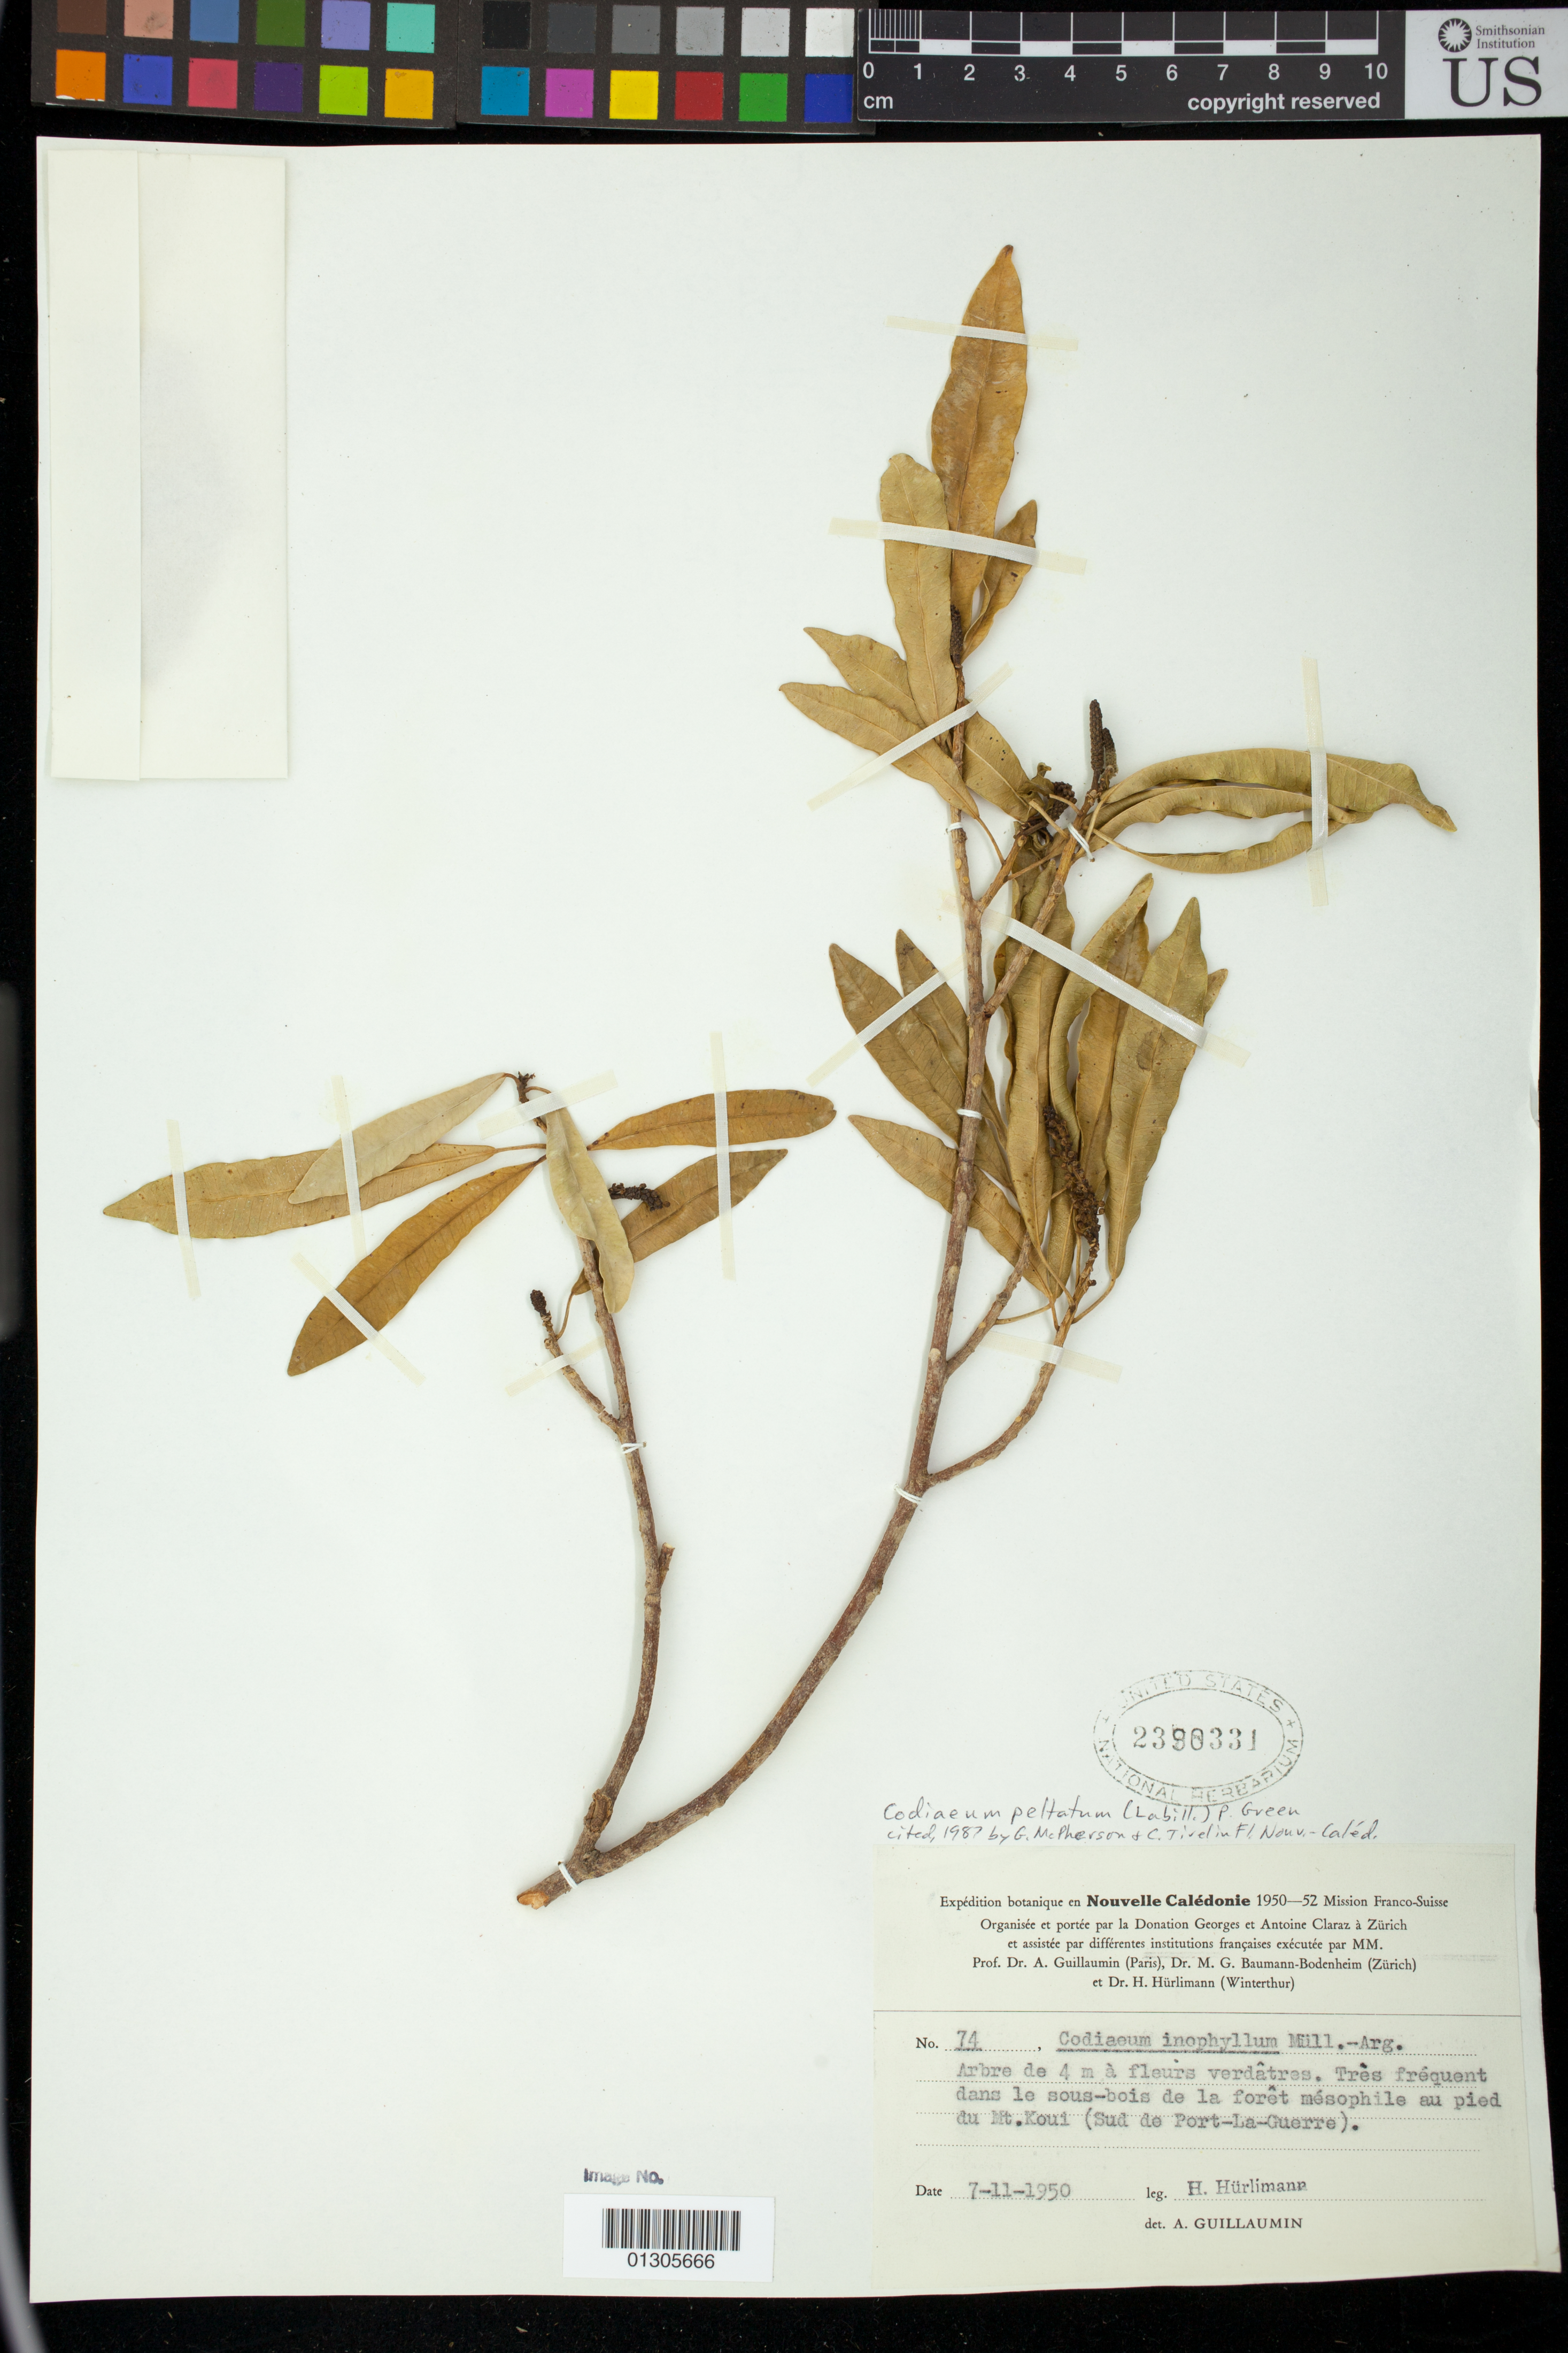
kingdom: Plantae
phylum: Tracheophyta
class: Magnoliopsida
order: Malpighiales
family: Euphorbiaceae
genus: Codiaeum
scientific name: Codiaeum peltatum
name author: P.S. Green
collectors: H. Hurlimann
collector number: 74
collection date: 1950-11-07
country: New Caledonia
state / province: South Province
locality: au pied du Mt.Koui (Sud de Port-La-Guerre).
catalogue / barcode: US 2390331